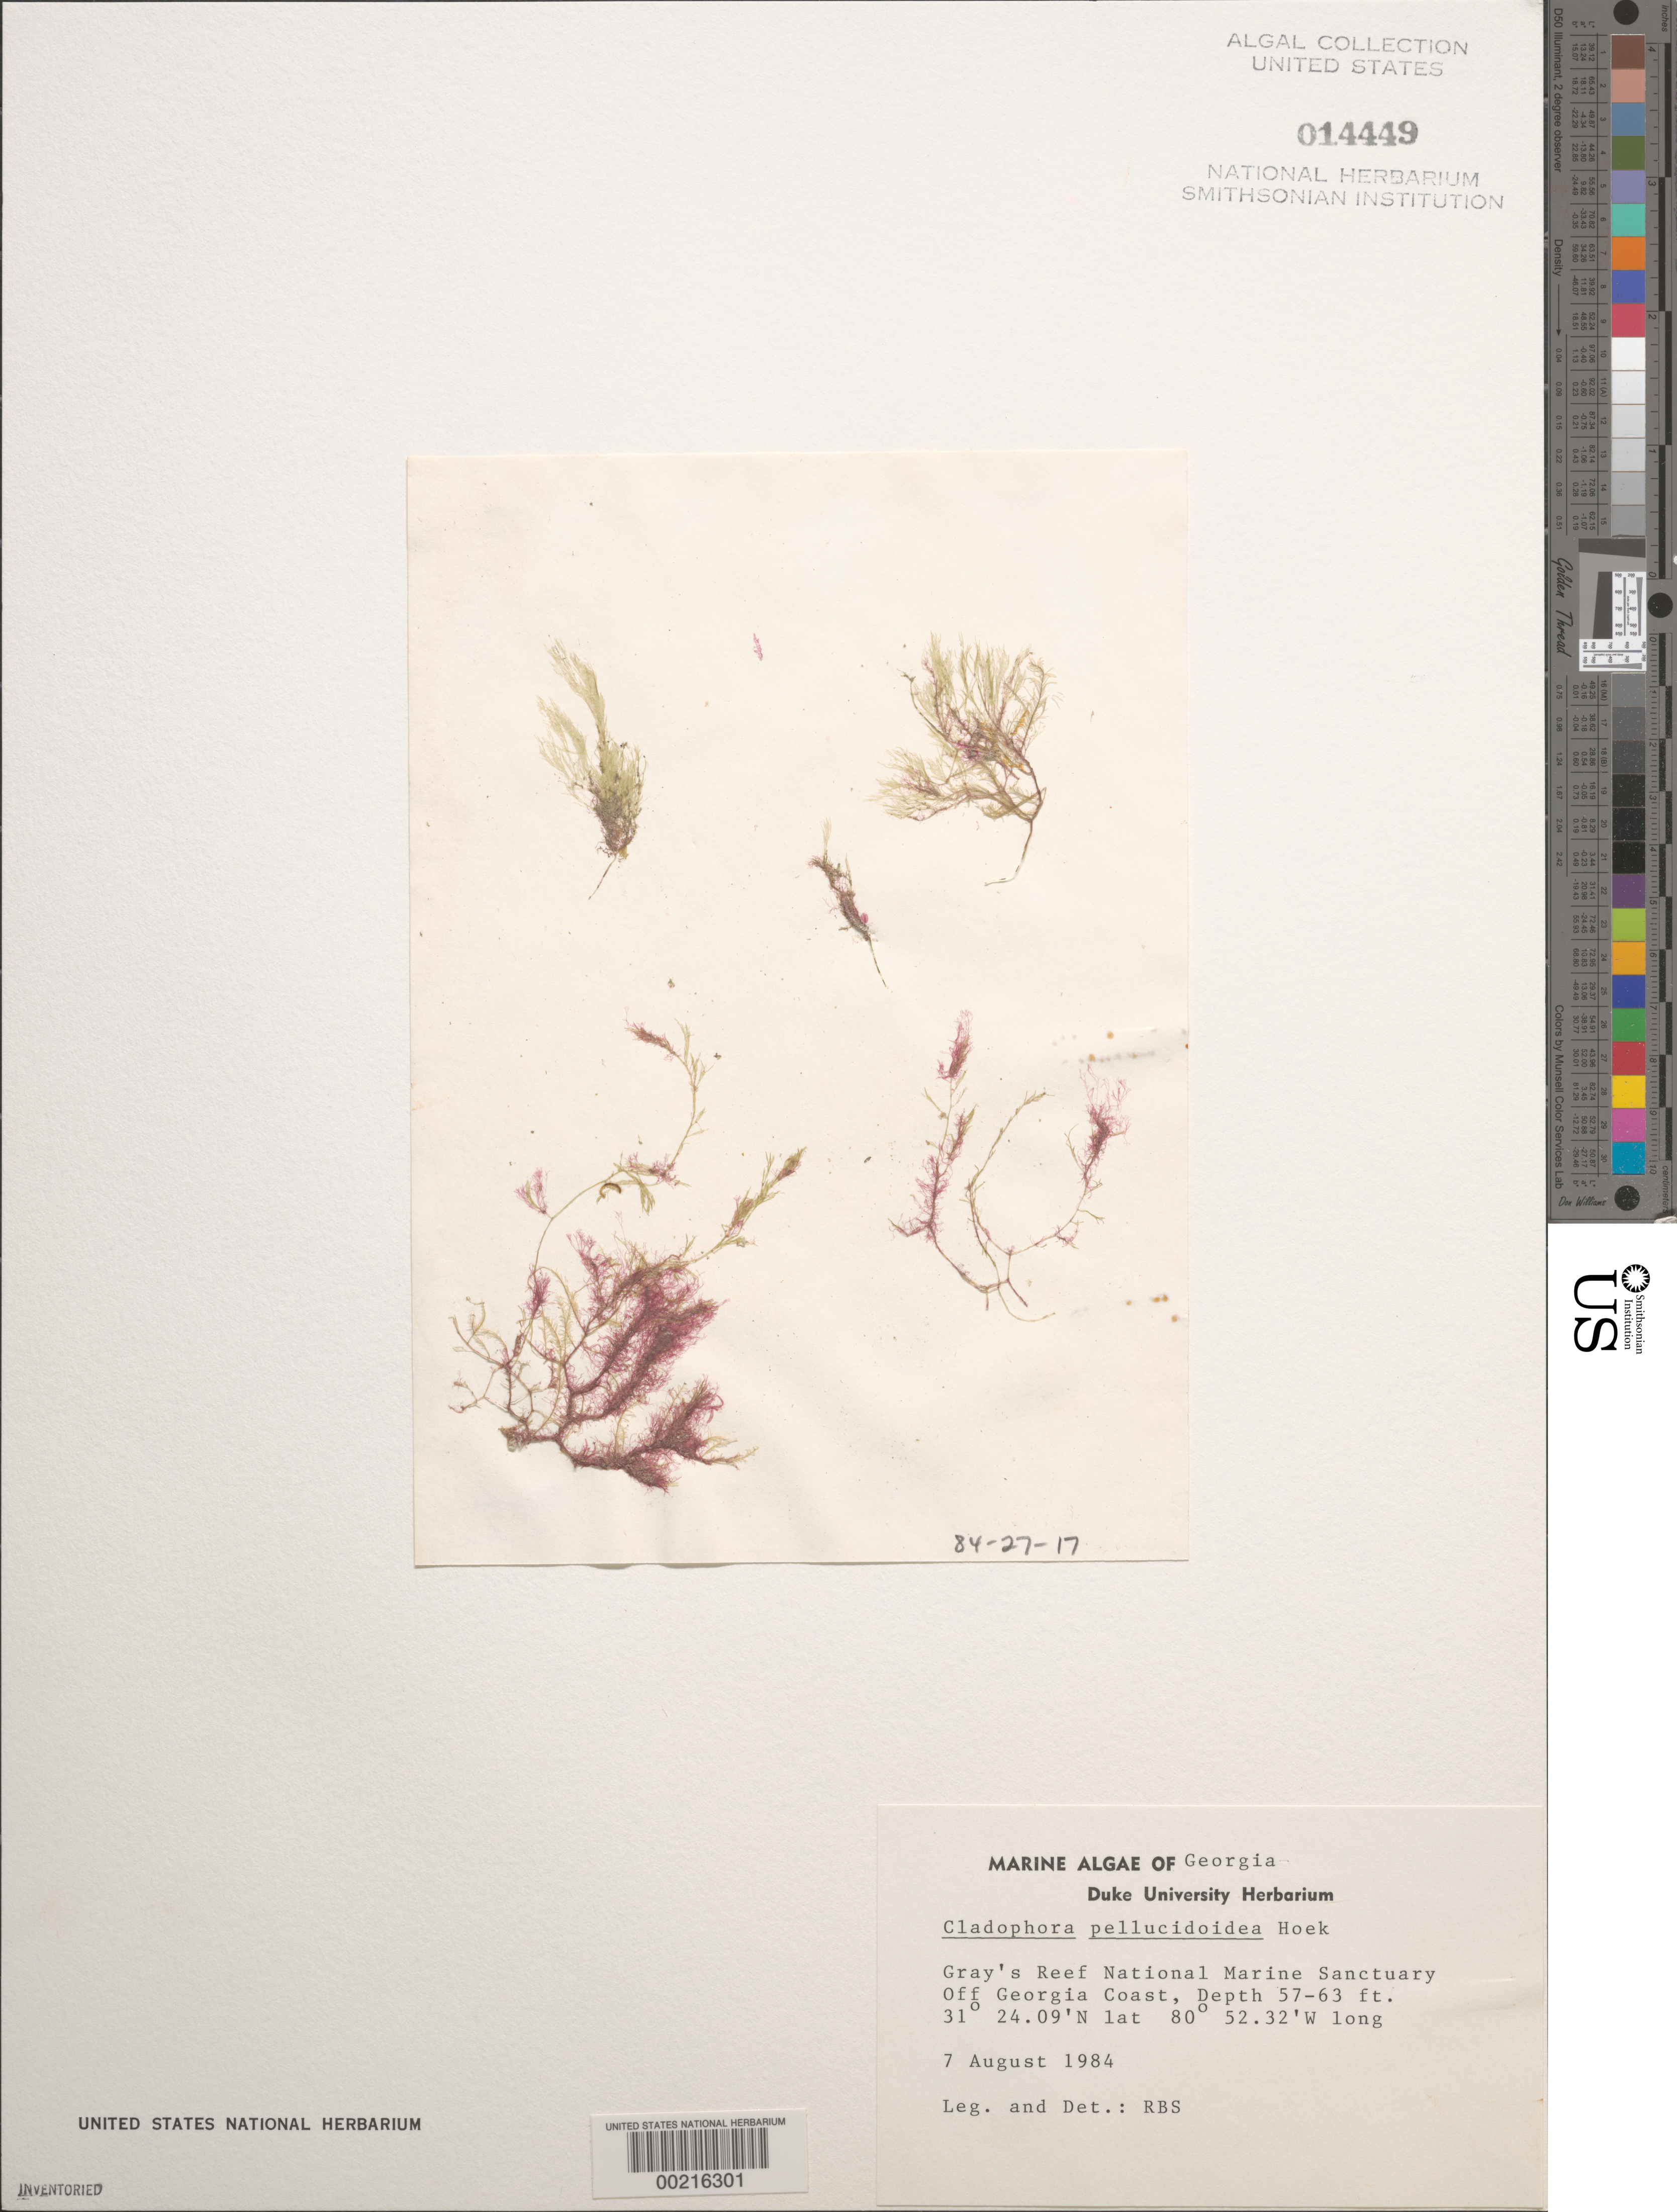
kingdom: Plantae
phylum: Chlorophyta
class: Ulvophyceae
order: Cladophorales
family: Cladophoraceae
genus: Lychaete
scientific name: Lychaete pellucidoidea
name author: (C. Hoek) M.J. Wynne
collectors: R. Searles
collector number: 84-27-17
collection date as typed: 07 Aug 1984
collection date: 1984-08-07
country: United States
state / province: Georgia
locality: Gray's Reef National Marine Sanctuary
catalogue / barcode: US 14449